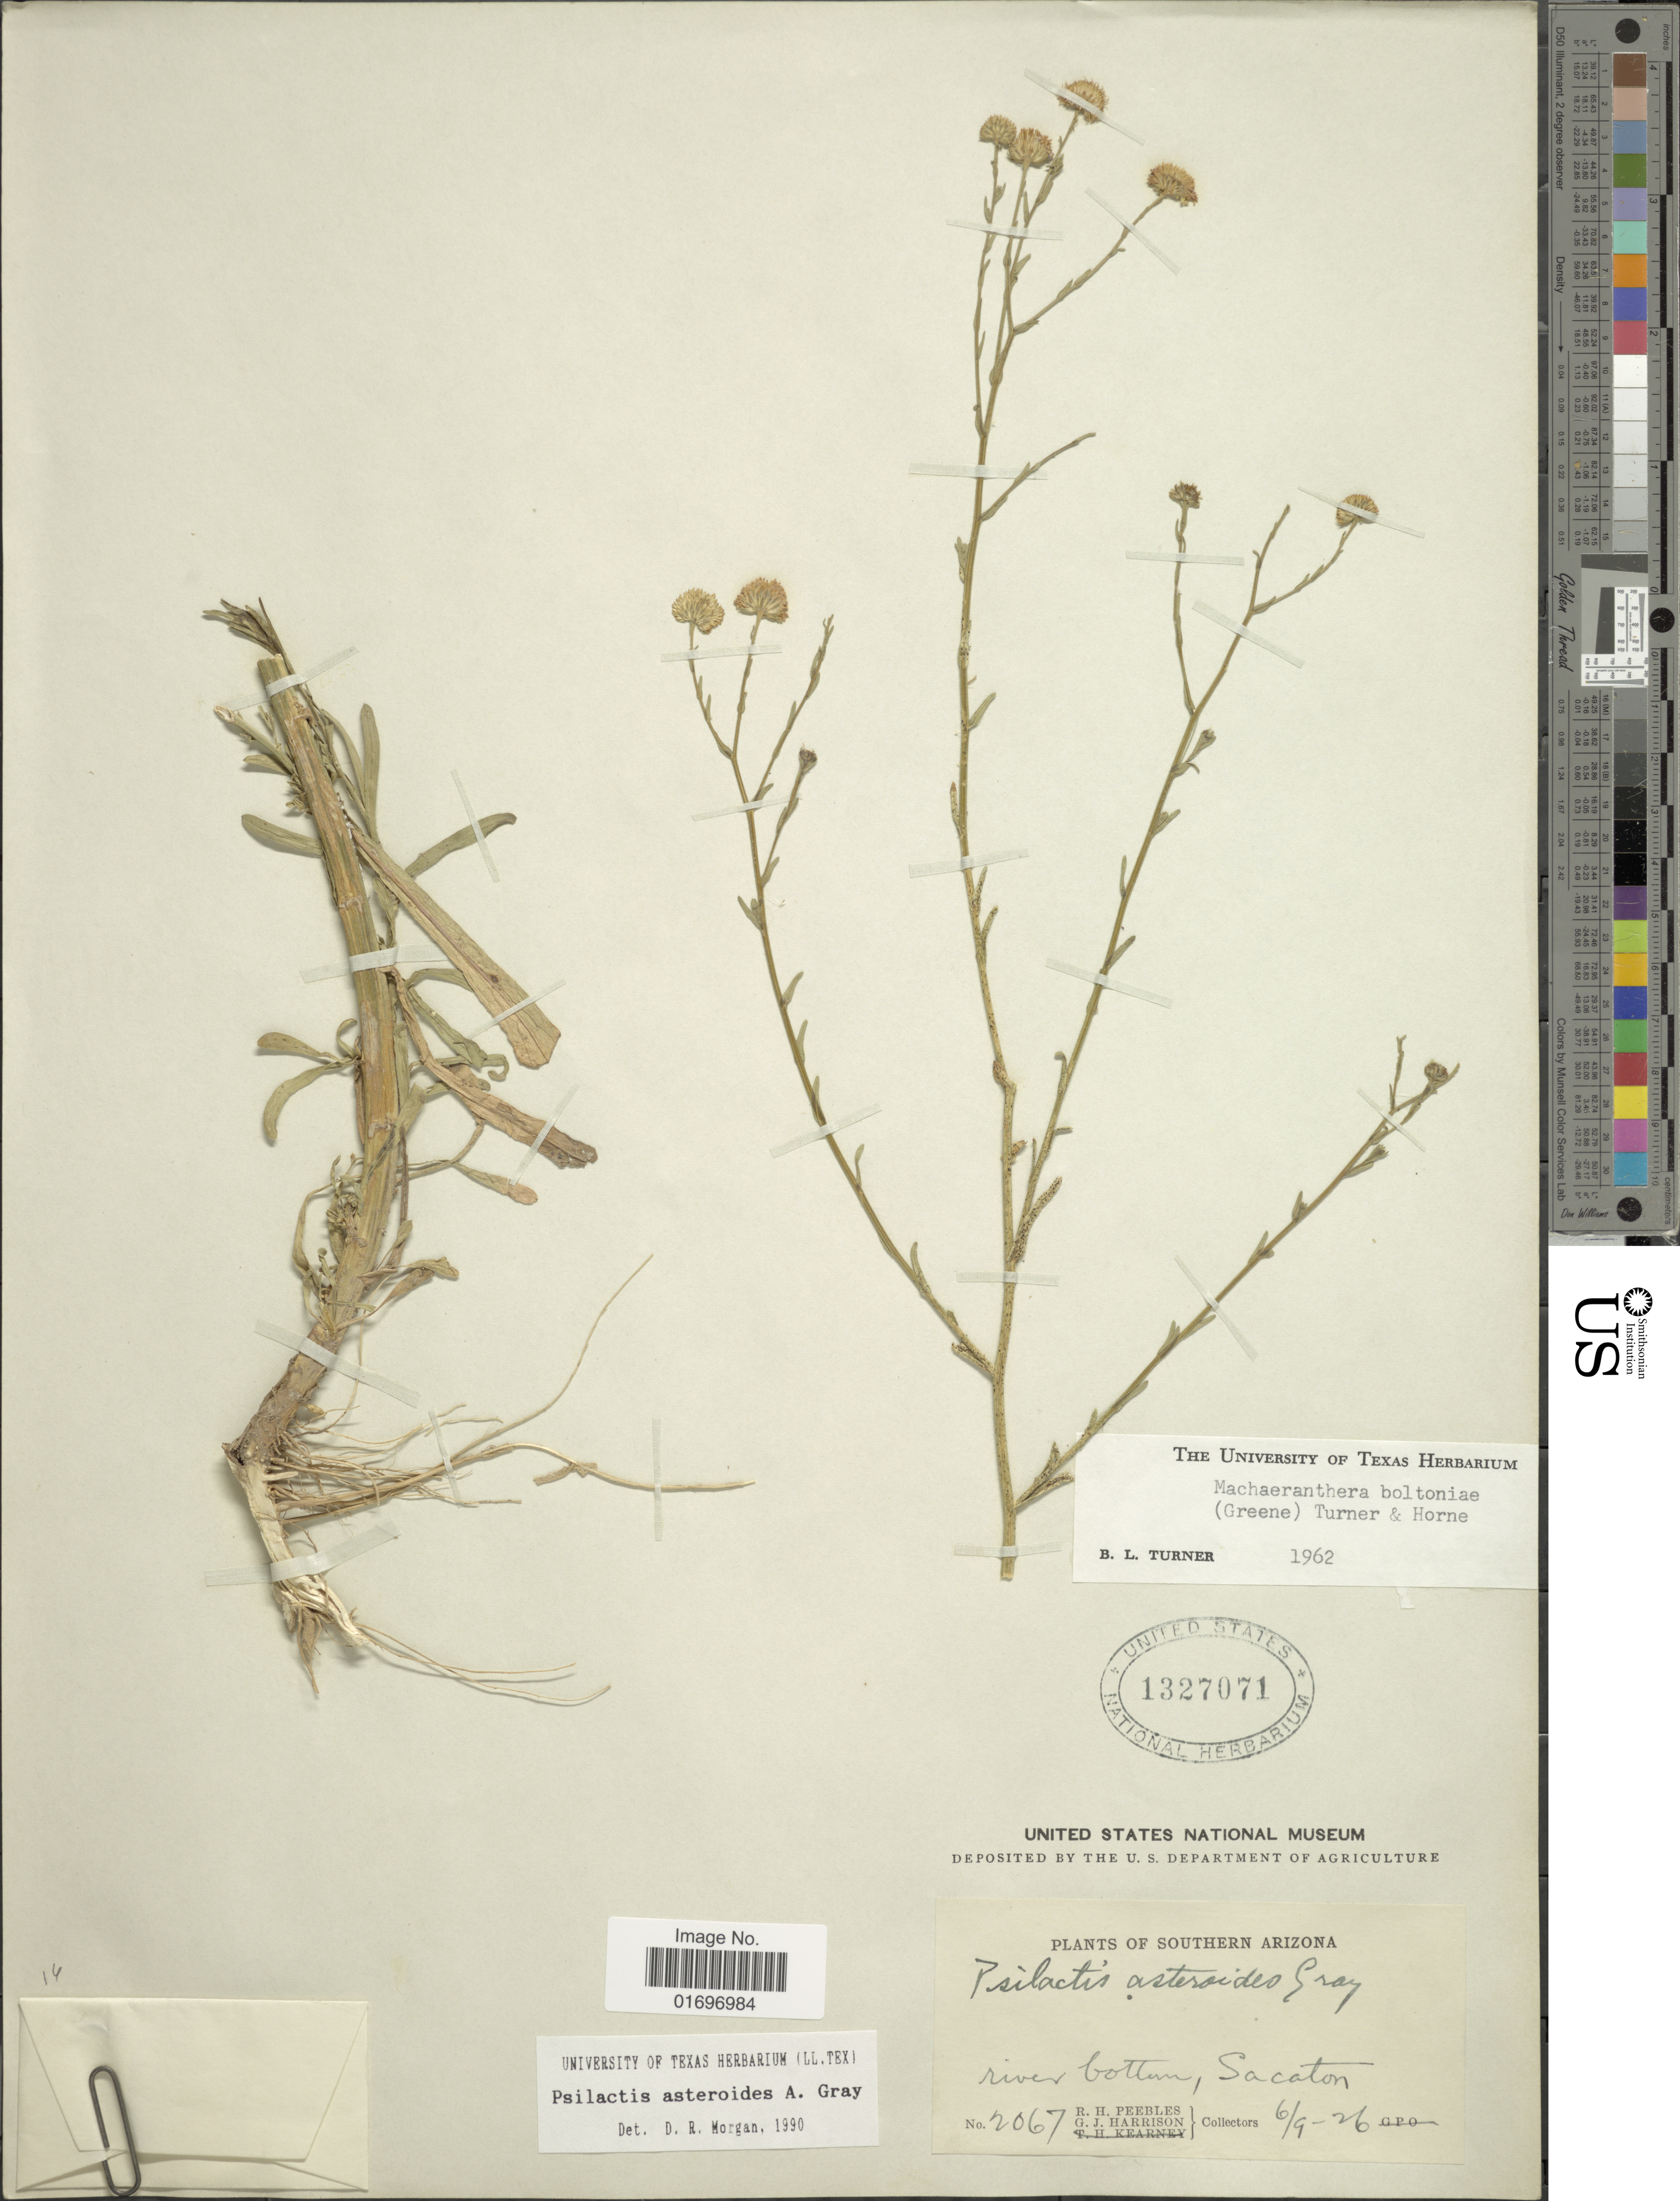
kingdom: Plantae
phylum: Tracheophyta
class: Magnoliopsida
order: Asterales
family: Asteraceae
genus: Psilactis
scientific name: Psilactis asteroides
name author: A. Gray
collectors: R. H. Peebles & G. J. Harrison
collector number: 2067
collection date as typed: Transcribed d/m/y: 6/9/26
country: United States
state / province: Arizona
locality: Southern Arizona. River bottom, Sacaton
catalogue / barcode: US 1327071